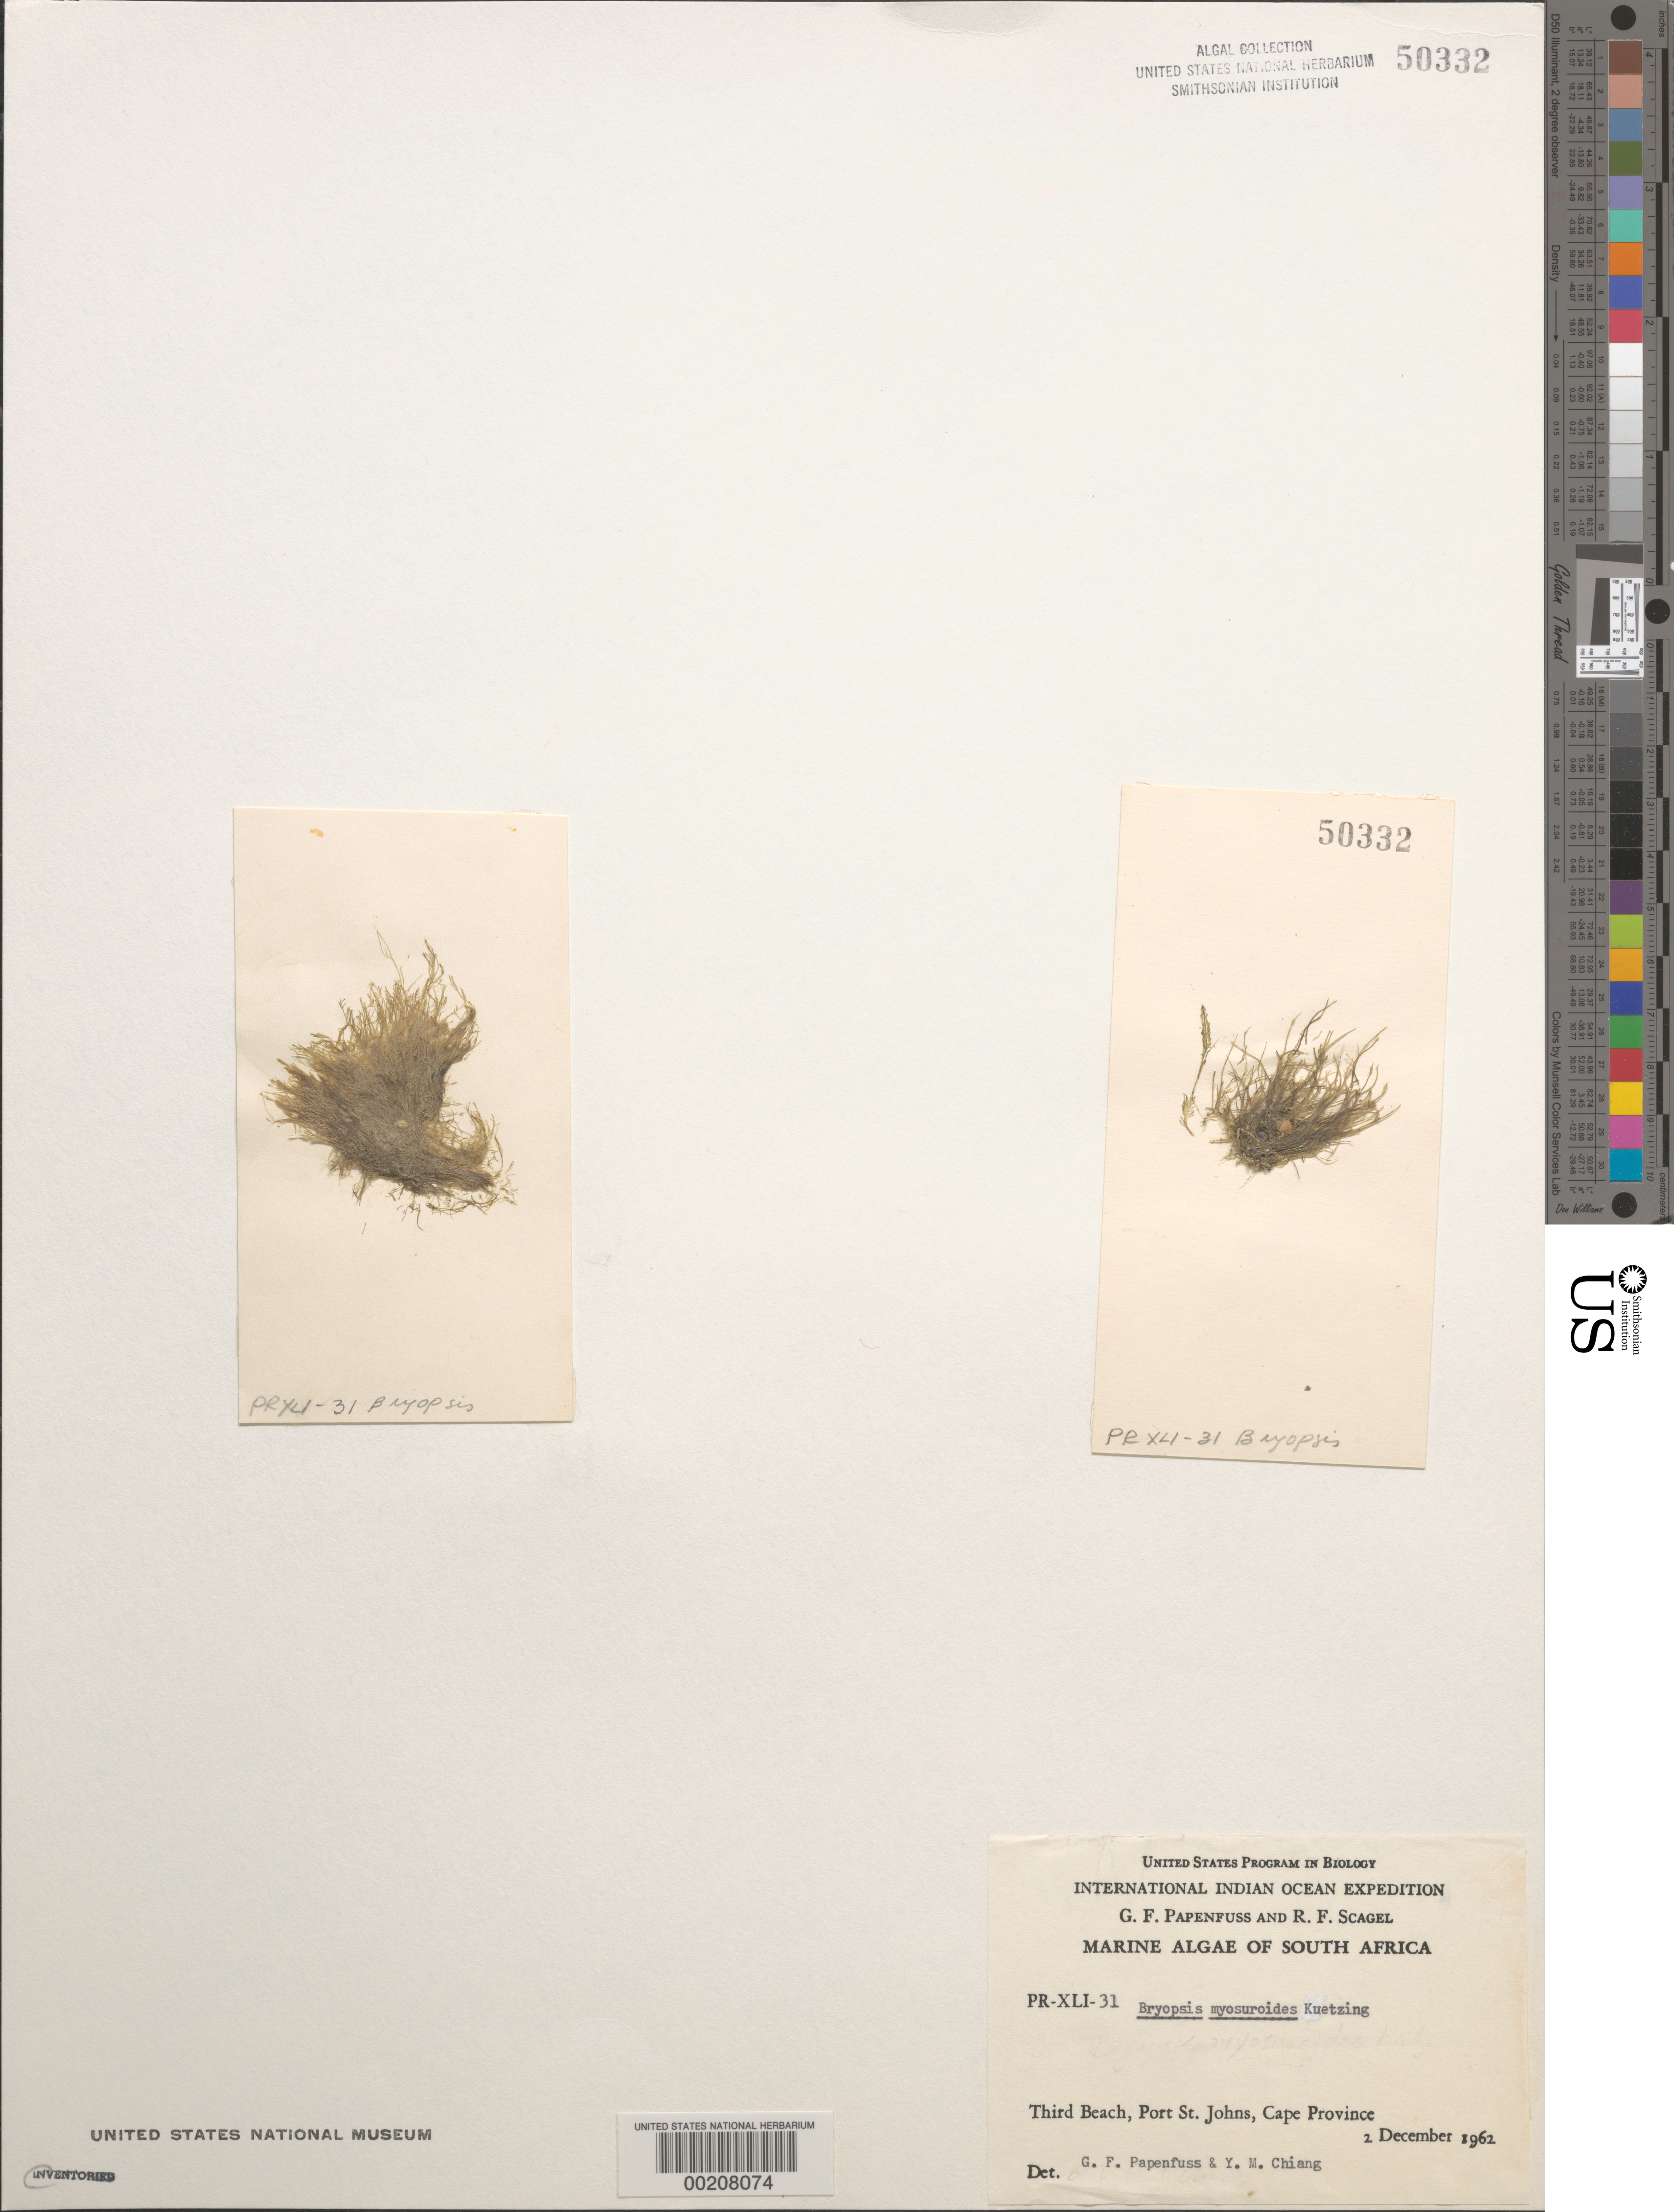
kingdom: Plantae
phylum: Chlorophyta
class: Ulvophyceae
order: Bryopsidales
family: Bryopsidaceae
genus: Bryopsis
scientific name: Bryopsis myosuroides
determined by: Papenfuss, G. F.; Chiang, Y. M.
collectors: G. Papenfuss & R. F. Scagel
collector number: PR-XLI-31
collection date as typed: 02 Dec 1962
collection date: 1962-12-02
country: South Africa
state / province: Eastern Cape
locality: Third Beach, Port St. Johns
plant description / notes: International Indian Ocean Expedition, 1962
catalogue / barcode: US 50332